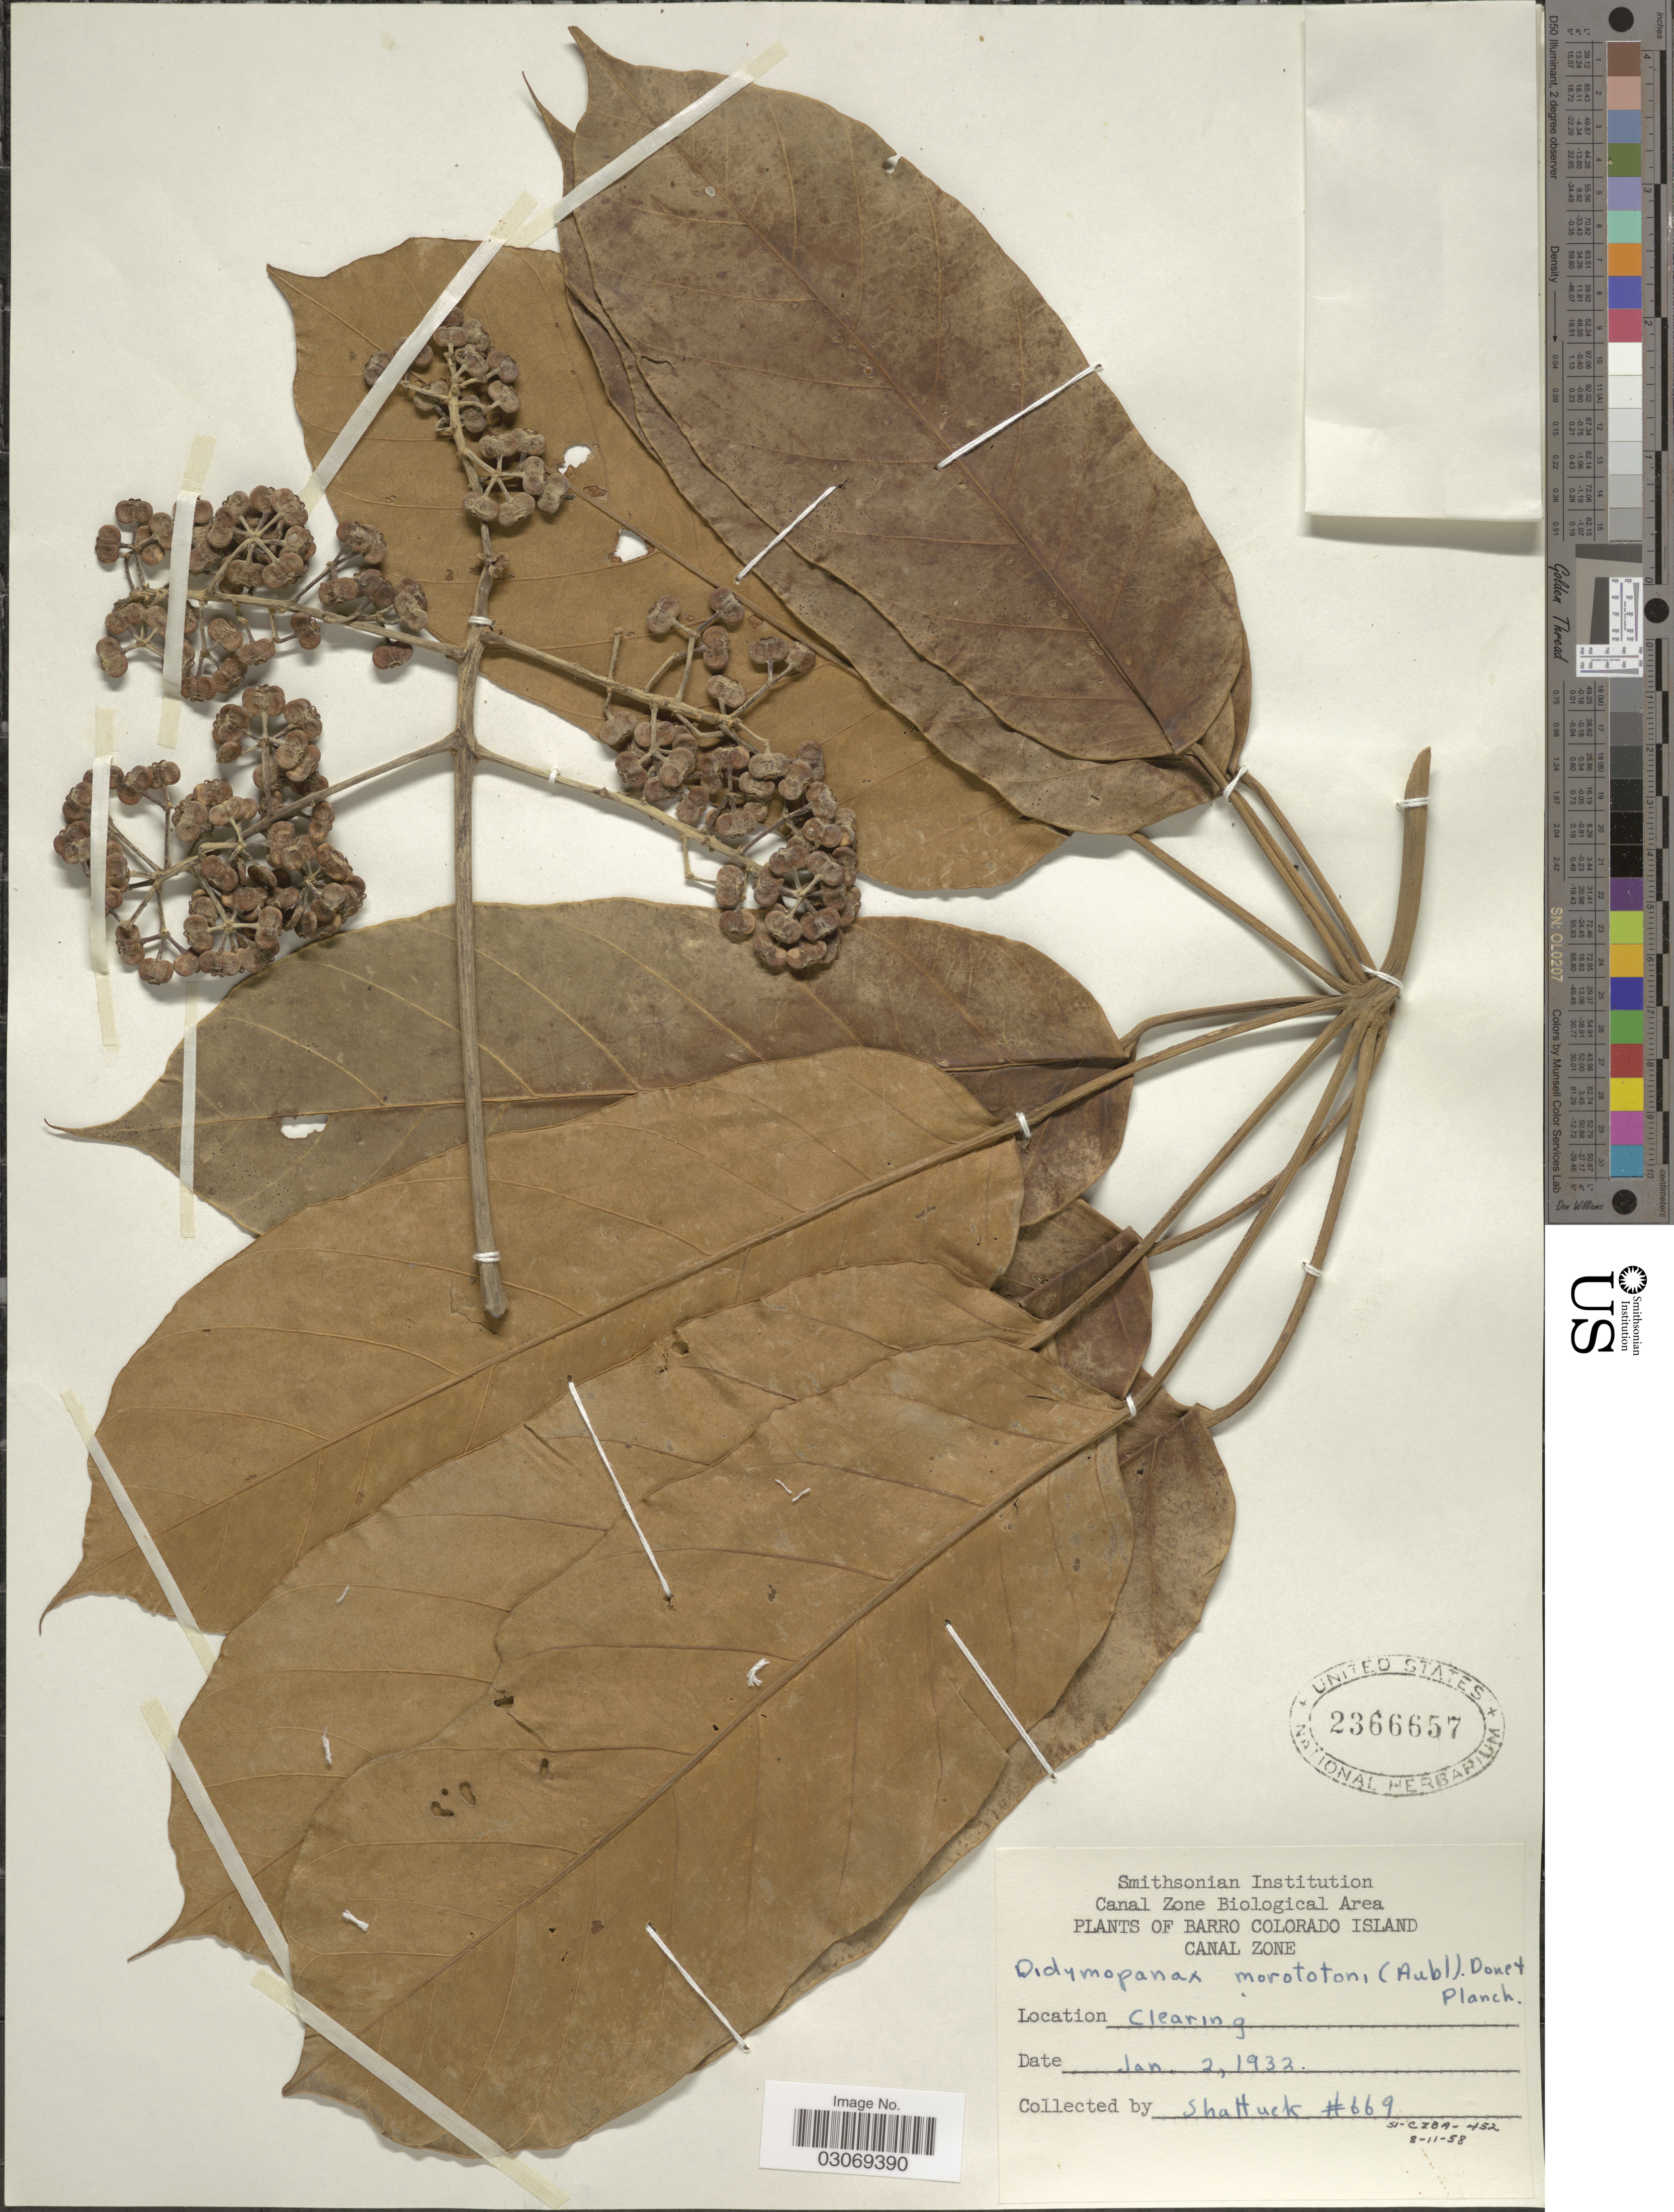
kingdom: Plantae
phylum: Tracheophyta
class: Magnoliopsida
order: Apiales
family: Araliaceae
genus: Schefflera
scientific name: Schefflera morototoni (Aubl.) Maguire, Steyerm. & Frodin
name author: (Aubl.) Maguire et al.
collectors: Shattuck, --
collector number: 669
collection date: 1932-01-02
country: Panama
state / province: Panamá Oeste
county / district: Canal Zone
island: Barro Colorado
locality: Barro Colorado Island. Canal Zone. Clearing.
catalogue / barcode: US 2366657